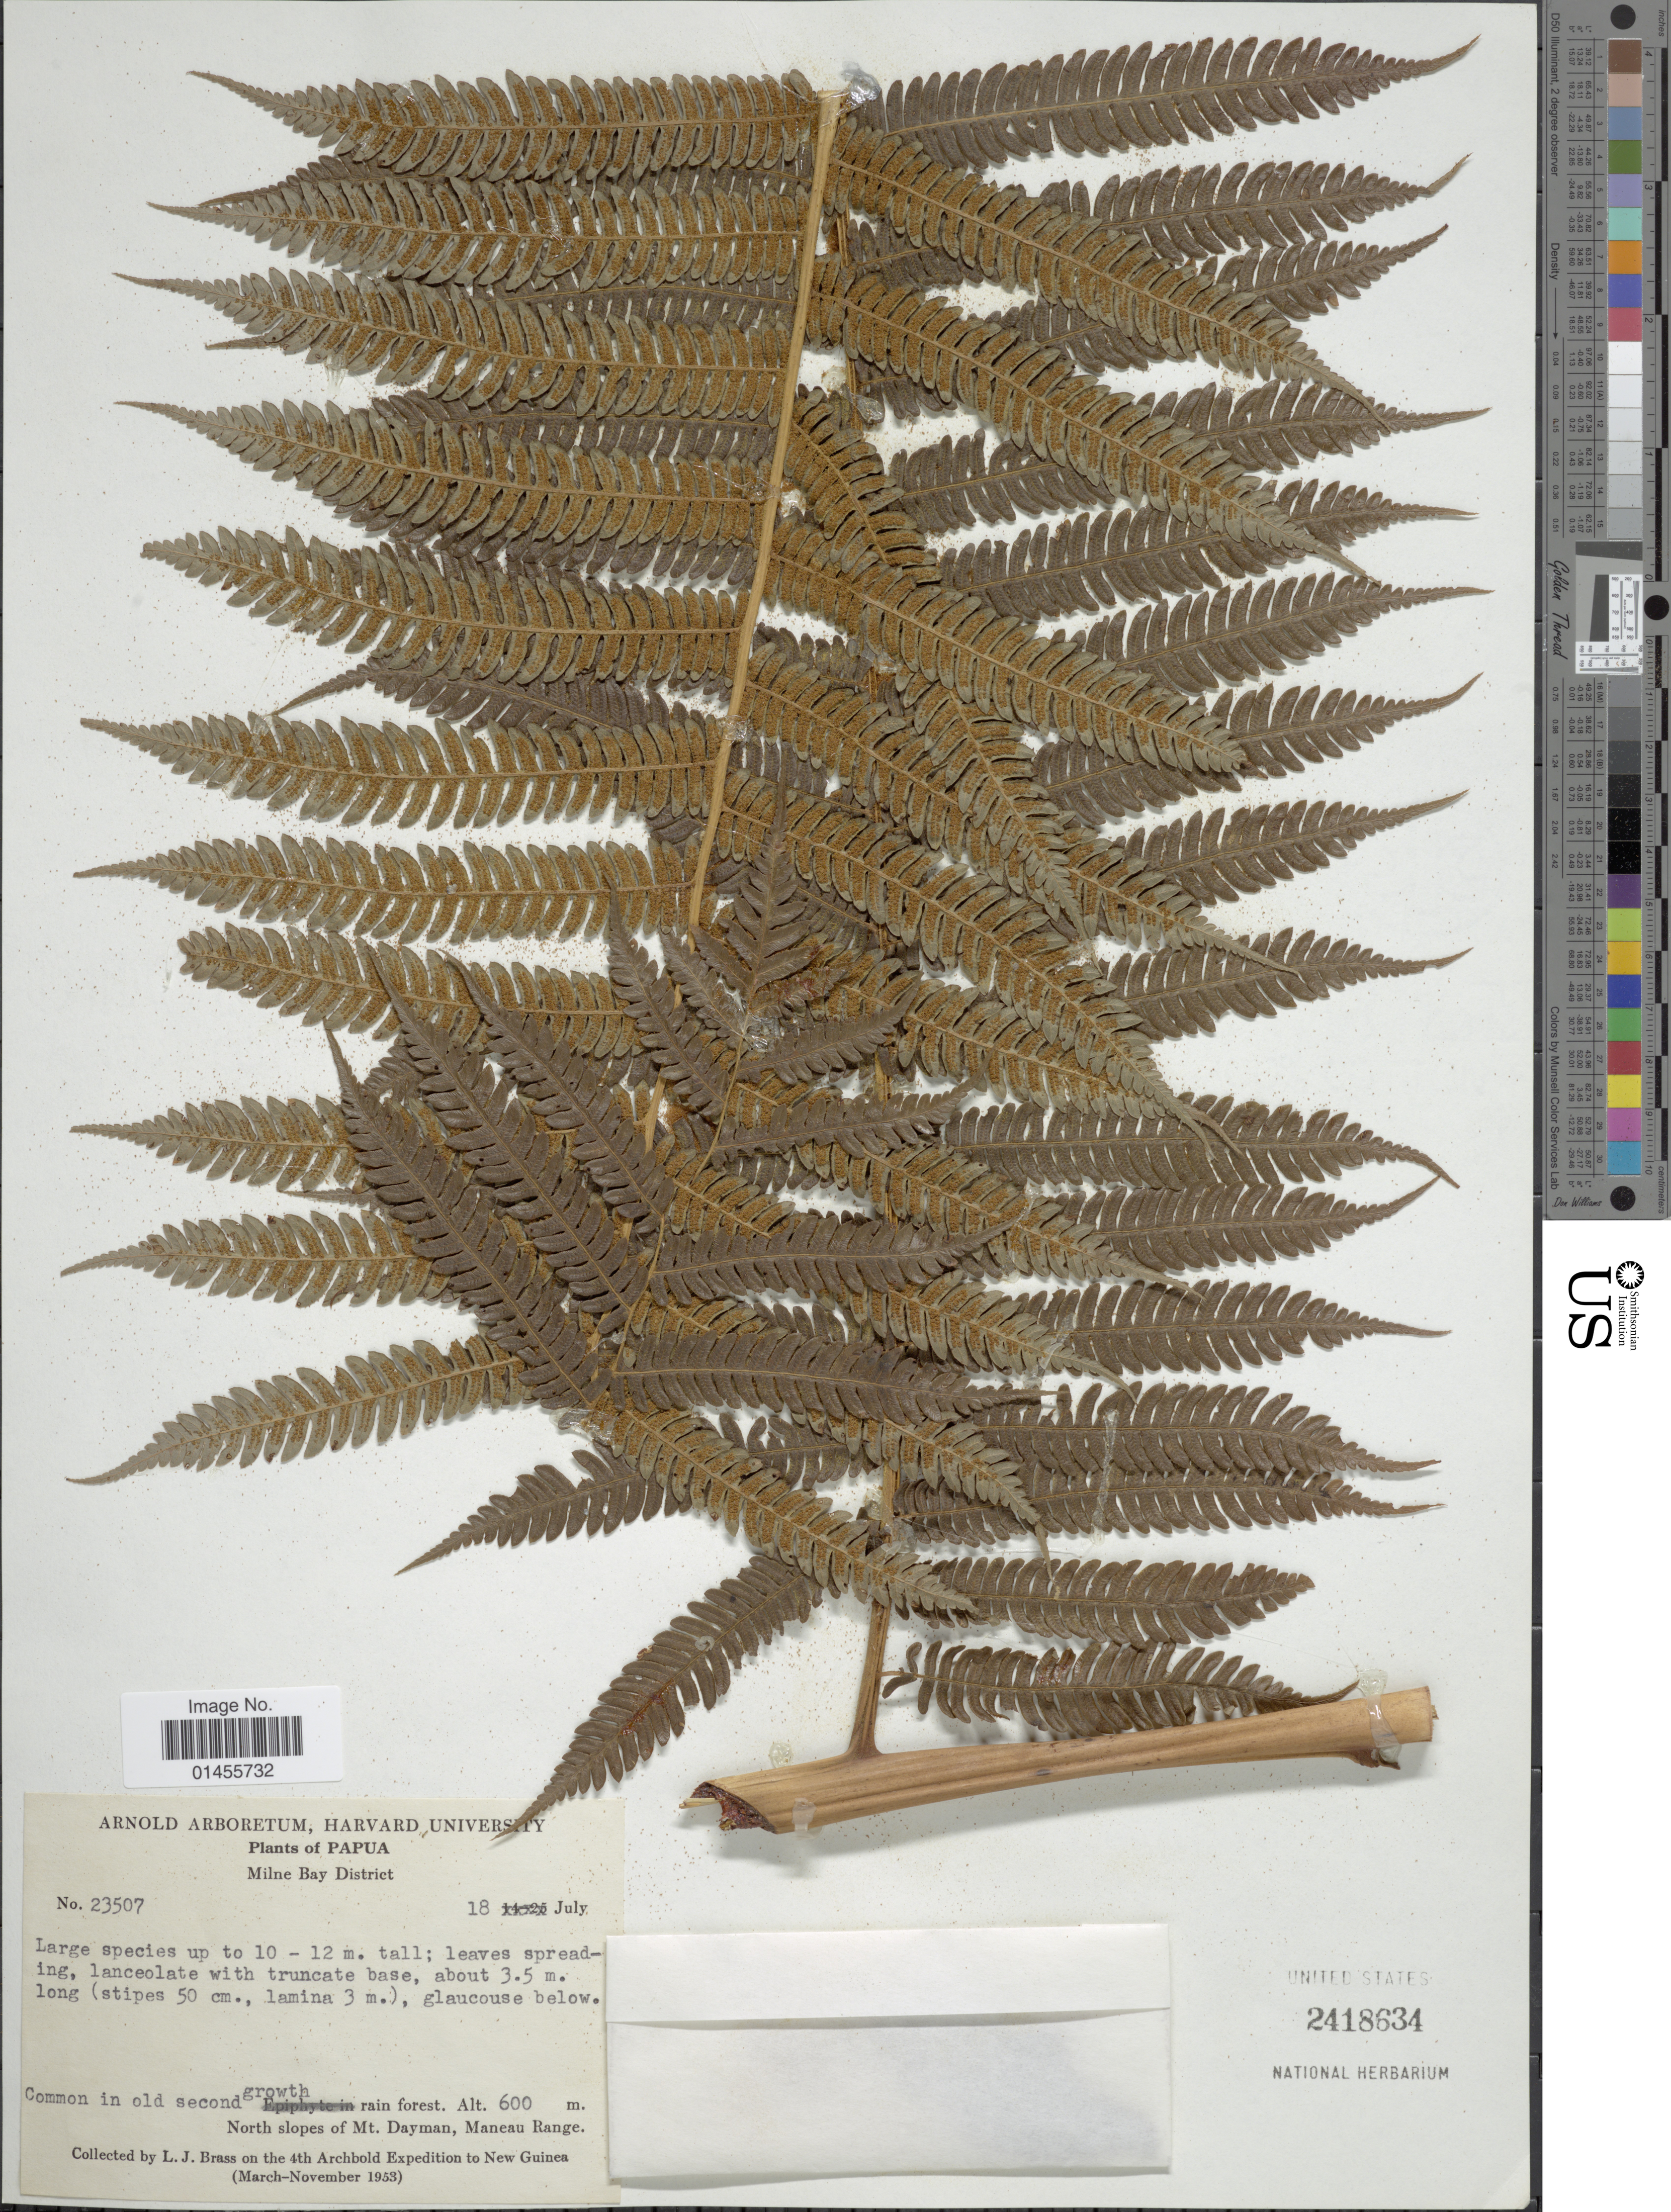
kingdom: Plantae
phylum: Tracheophyta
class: Polypodiopsida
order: Cyatheales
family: Cyatheaceae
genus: Alsophila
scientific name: Alsophila sp.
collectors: L. J. Brass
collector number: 23507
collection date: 1953-07-18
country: Papua New Guinea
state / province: Milne Bay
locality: Minle Bay District. North slopes of Mt. Dayman, Maneau Range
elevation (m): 600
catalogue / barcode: US 2418634